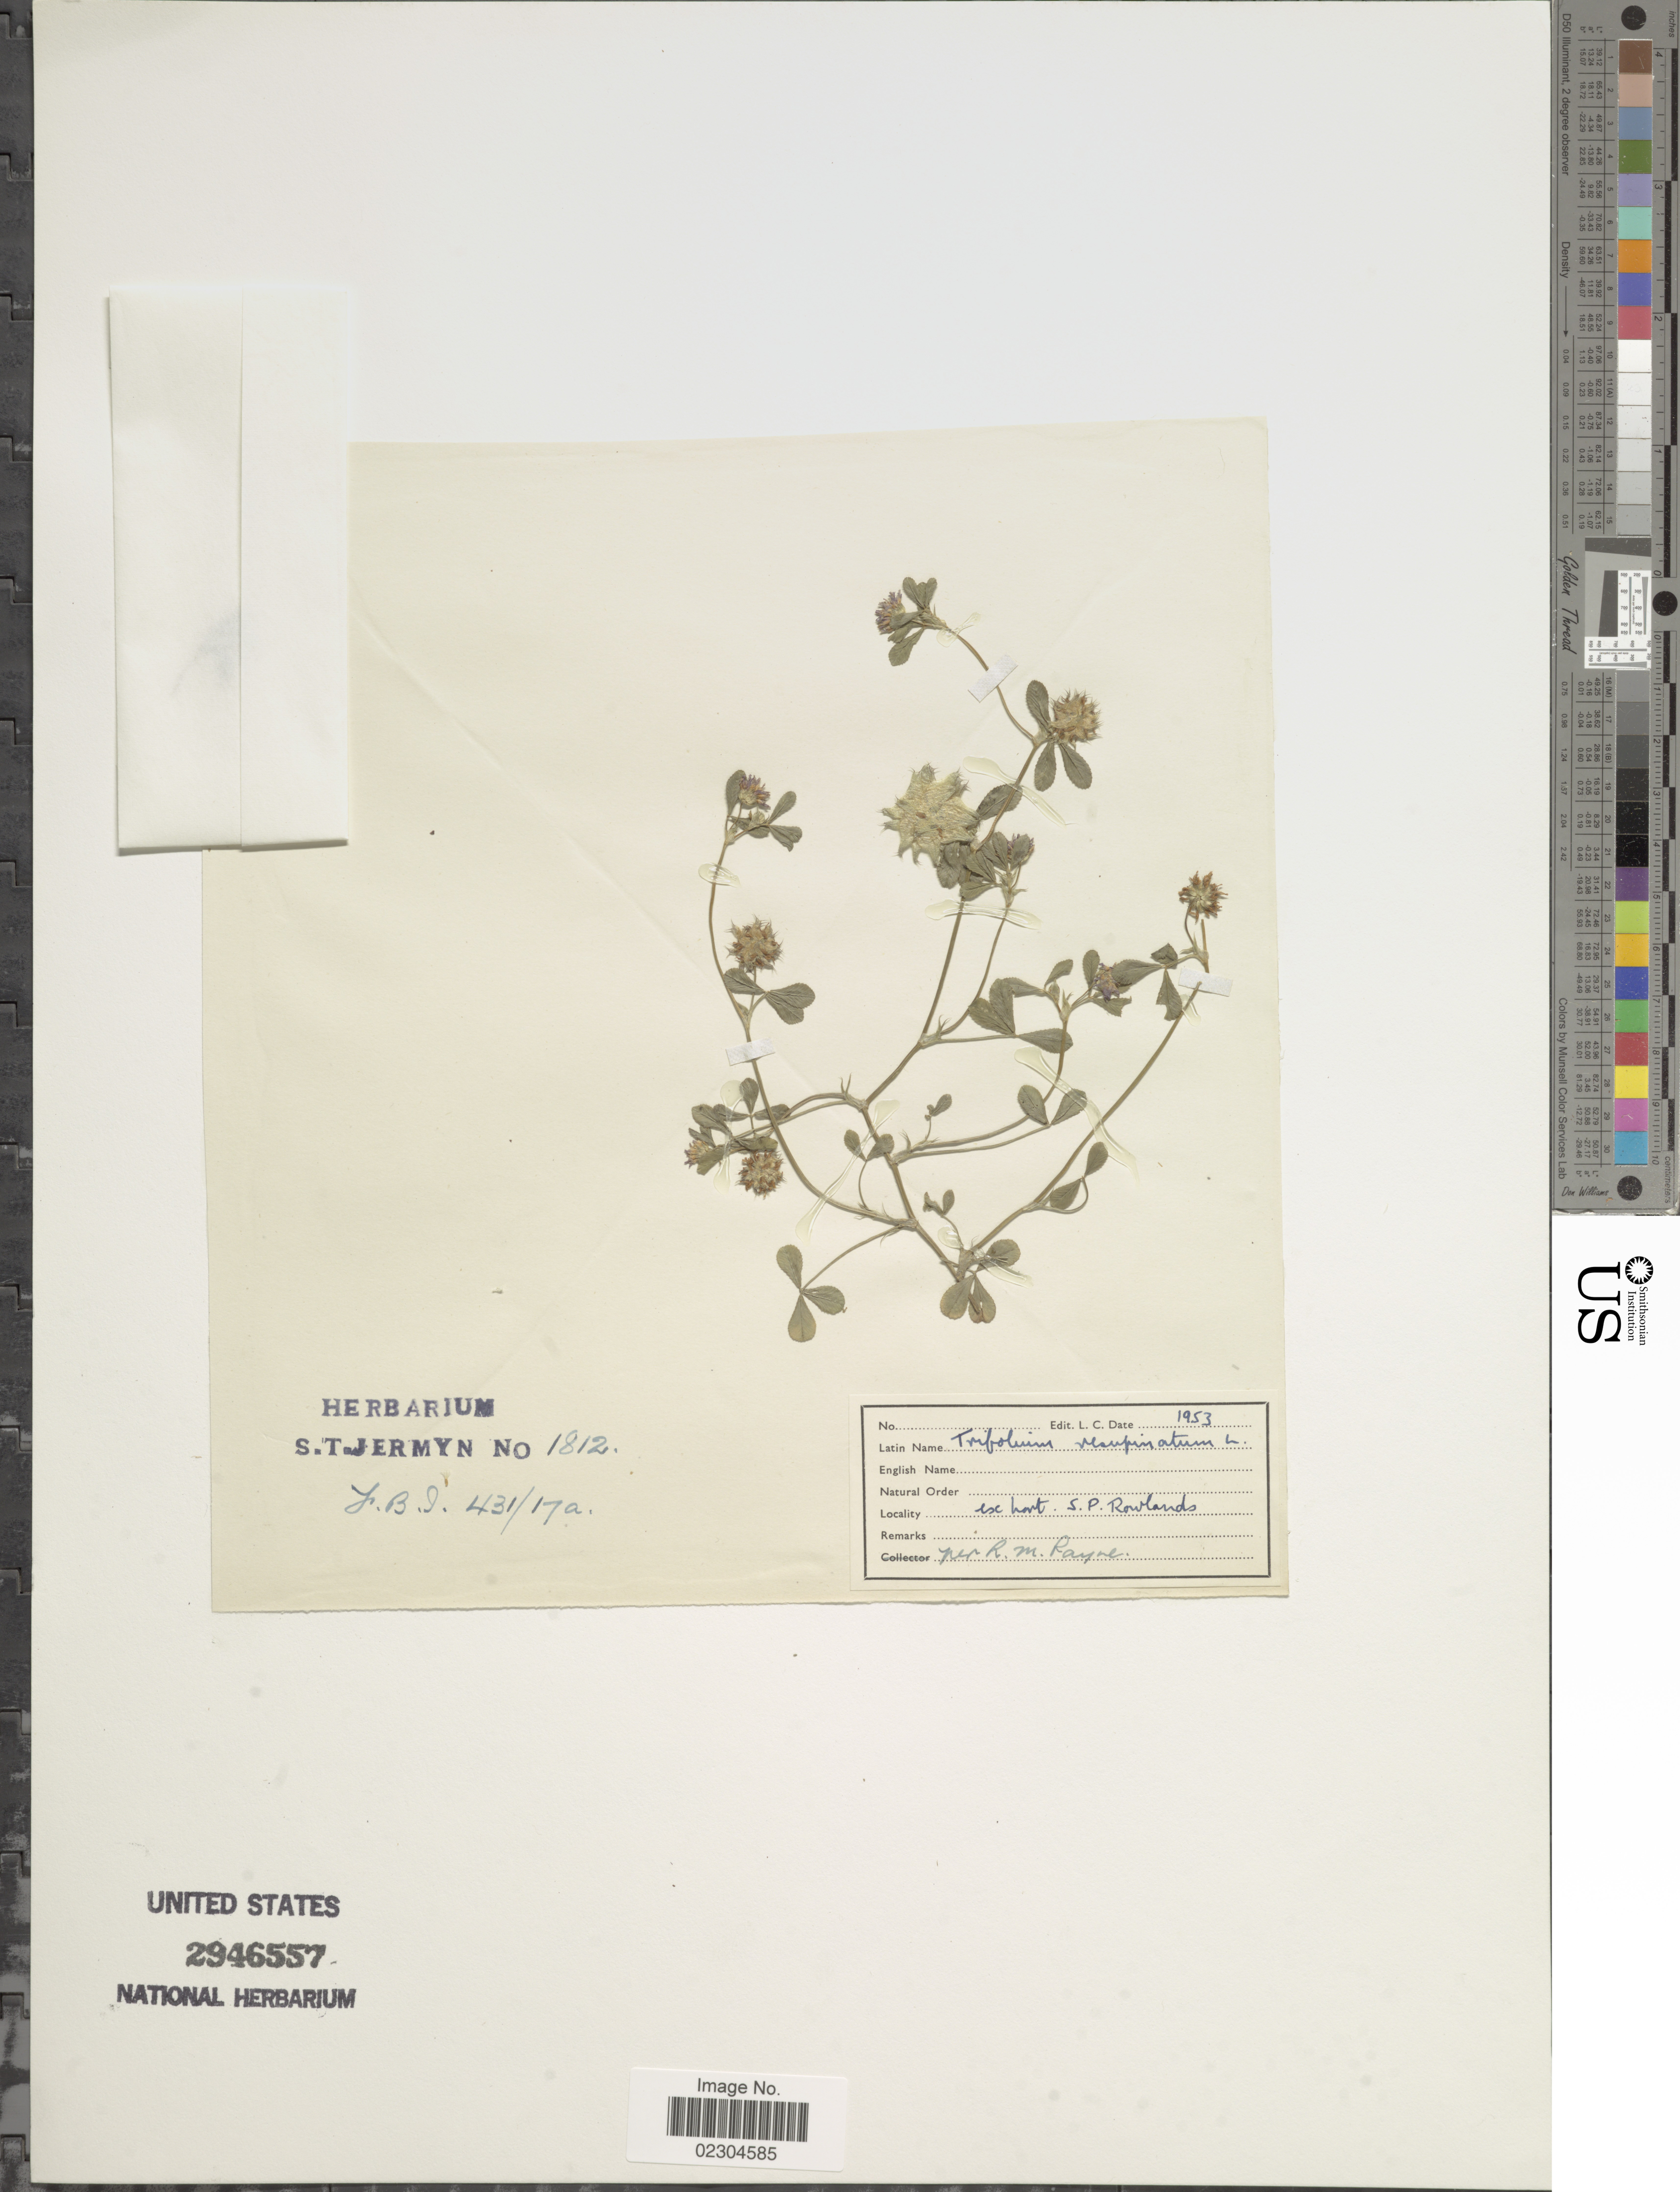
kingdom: Plantae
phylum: Tracheophyta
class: Magnoliopsida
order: Fabales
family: Fabaceae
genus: Trifolium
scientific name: Trifolium resupinatum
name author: L.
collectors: ex herb. S. T. Jermyn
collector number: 431/17a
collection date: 1953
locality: Ex hort. S. P. Rowlands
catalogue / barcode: US 2946557